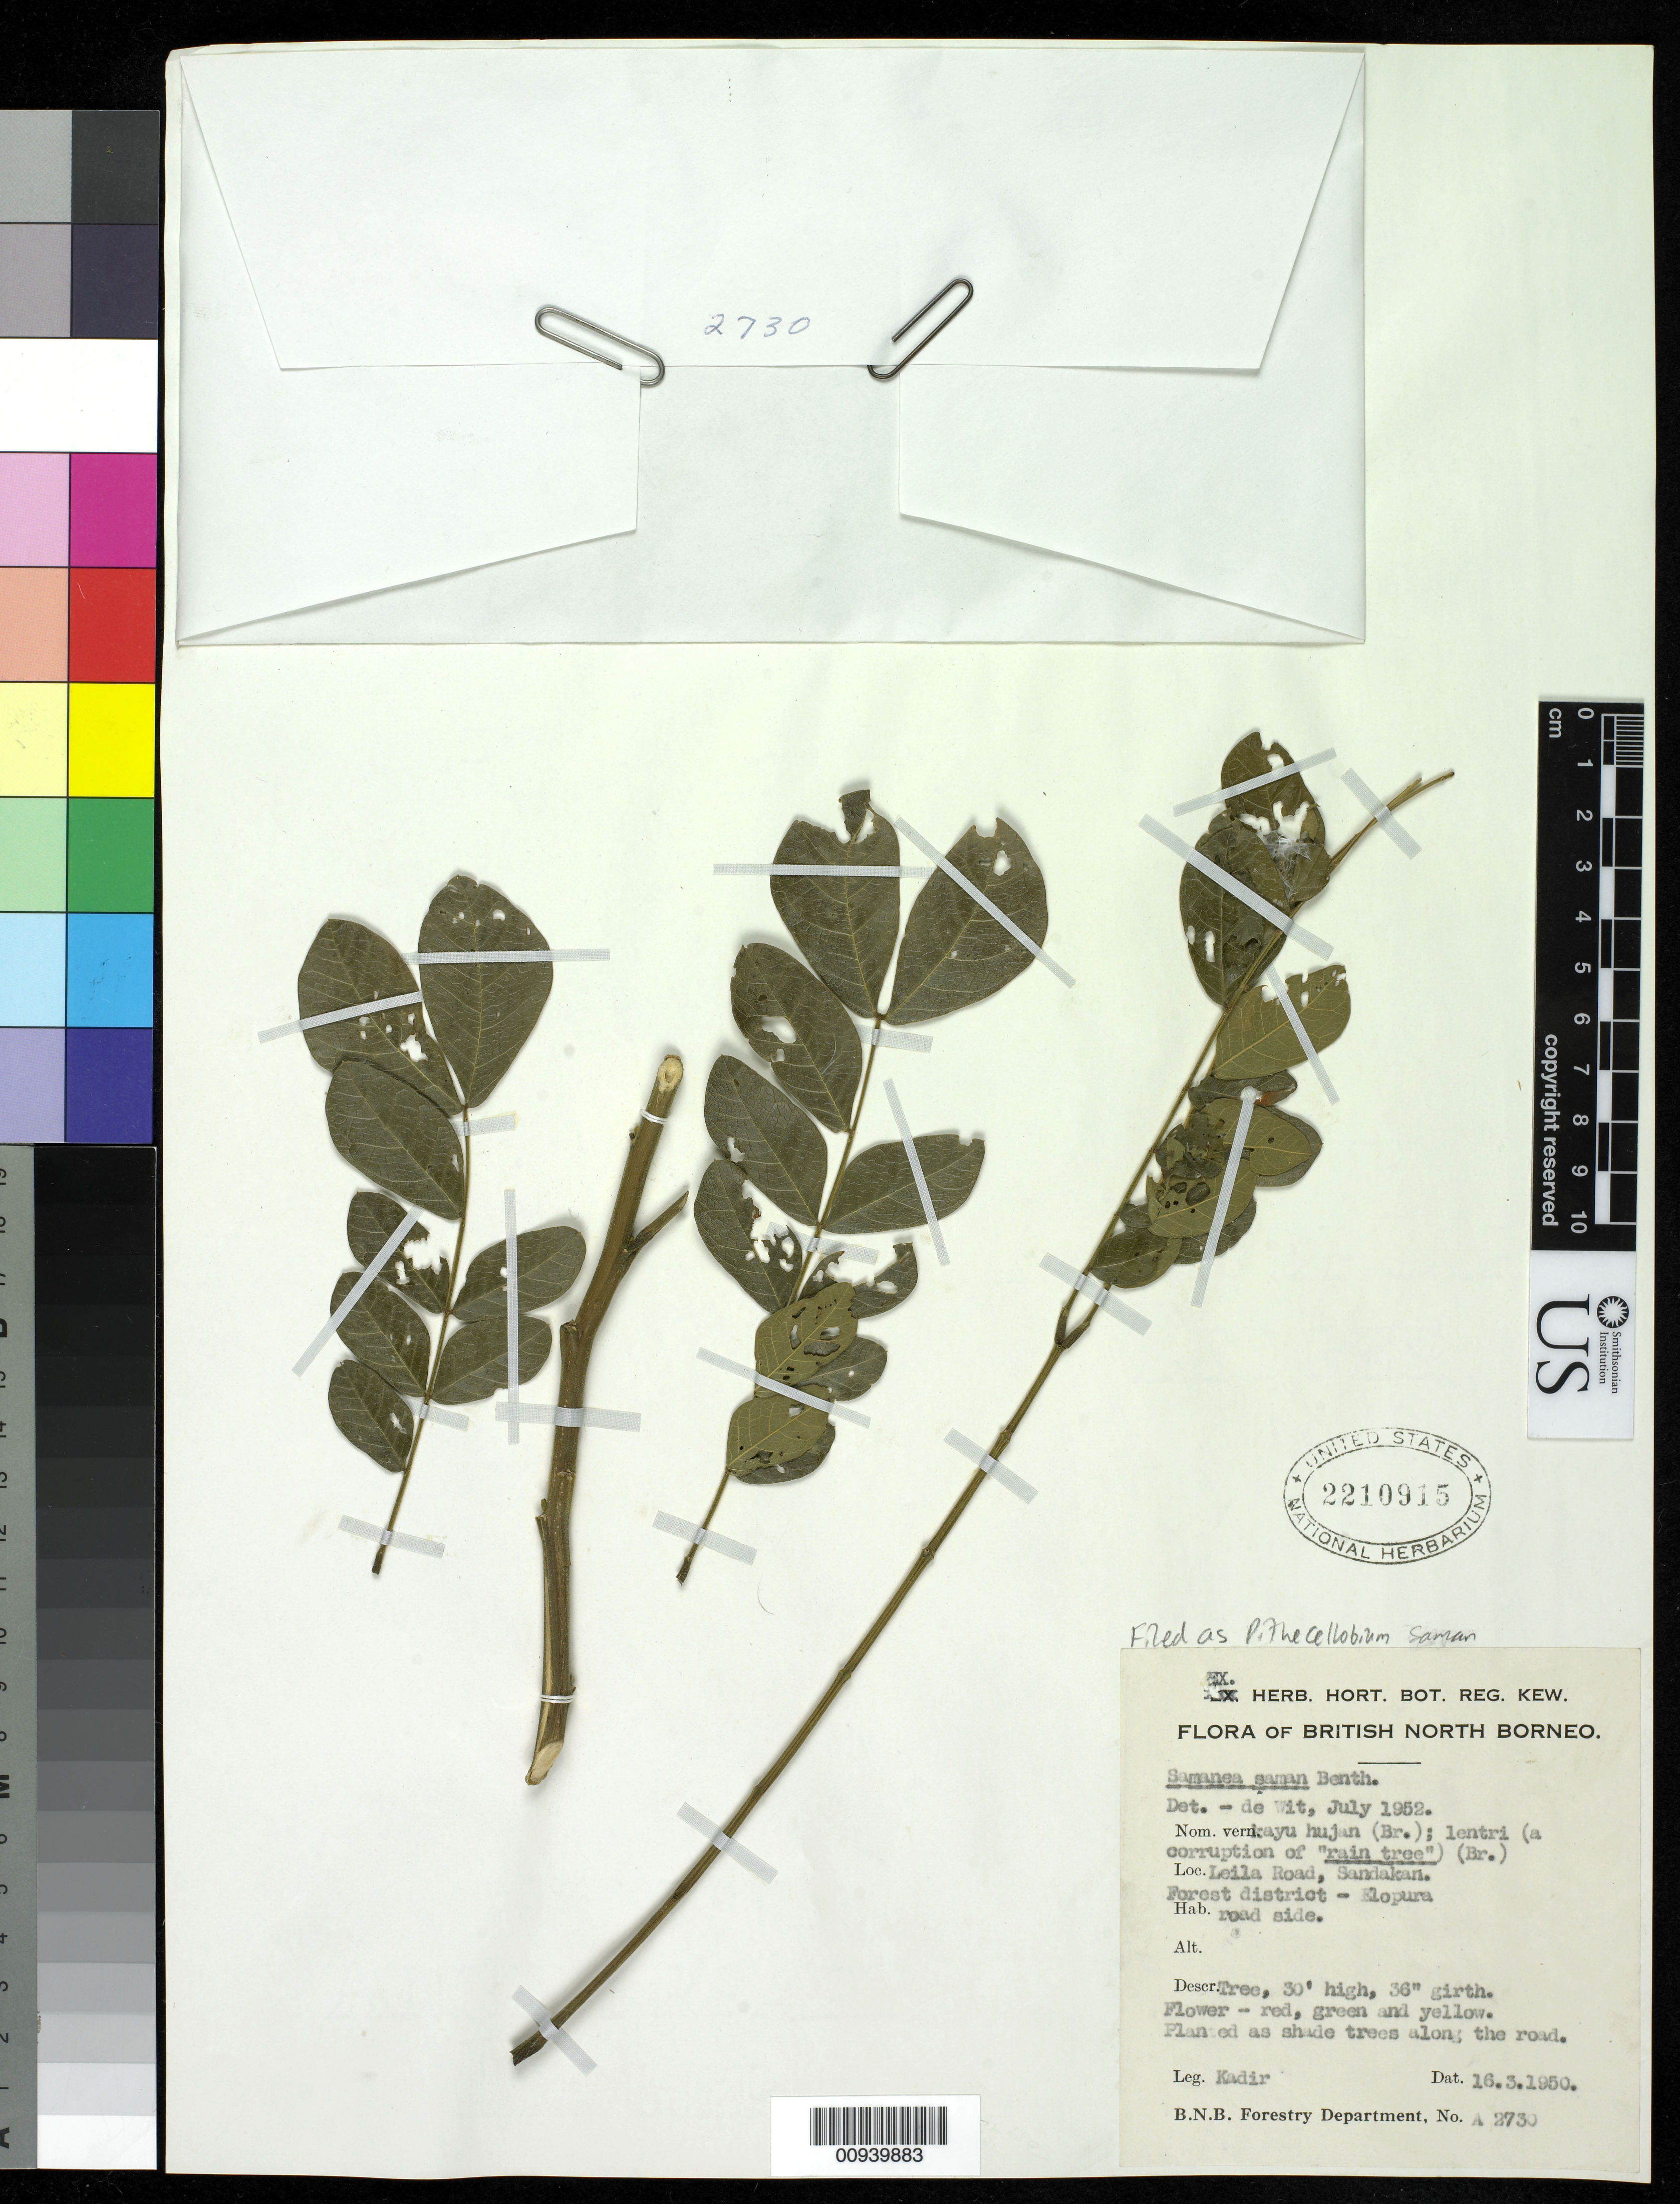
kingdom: Plantae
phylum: Tracheophyta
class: Magnoliopsida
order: Fabales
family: Fabaceae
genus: Samanea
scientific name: Samanea saman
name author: (Jacq.) Merr.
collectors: Kadir Bin Abdul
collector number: A 2730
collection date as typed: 16 Mar 1950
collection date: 1950-03-16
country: Malaysia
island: Borneo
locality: Leila Road, Sandakan Forest District - Elopura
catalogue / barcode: US 2210915